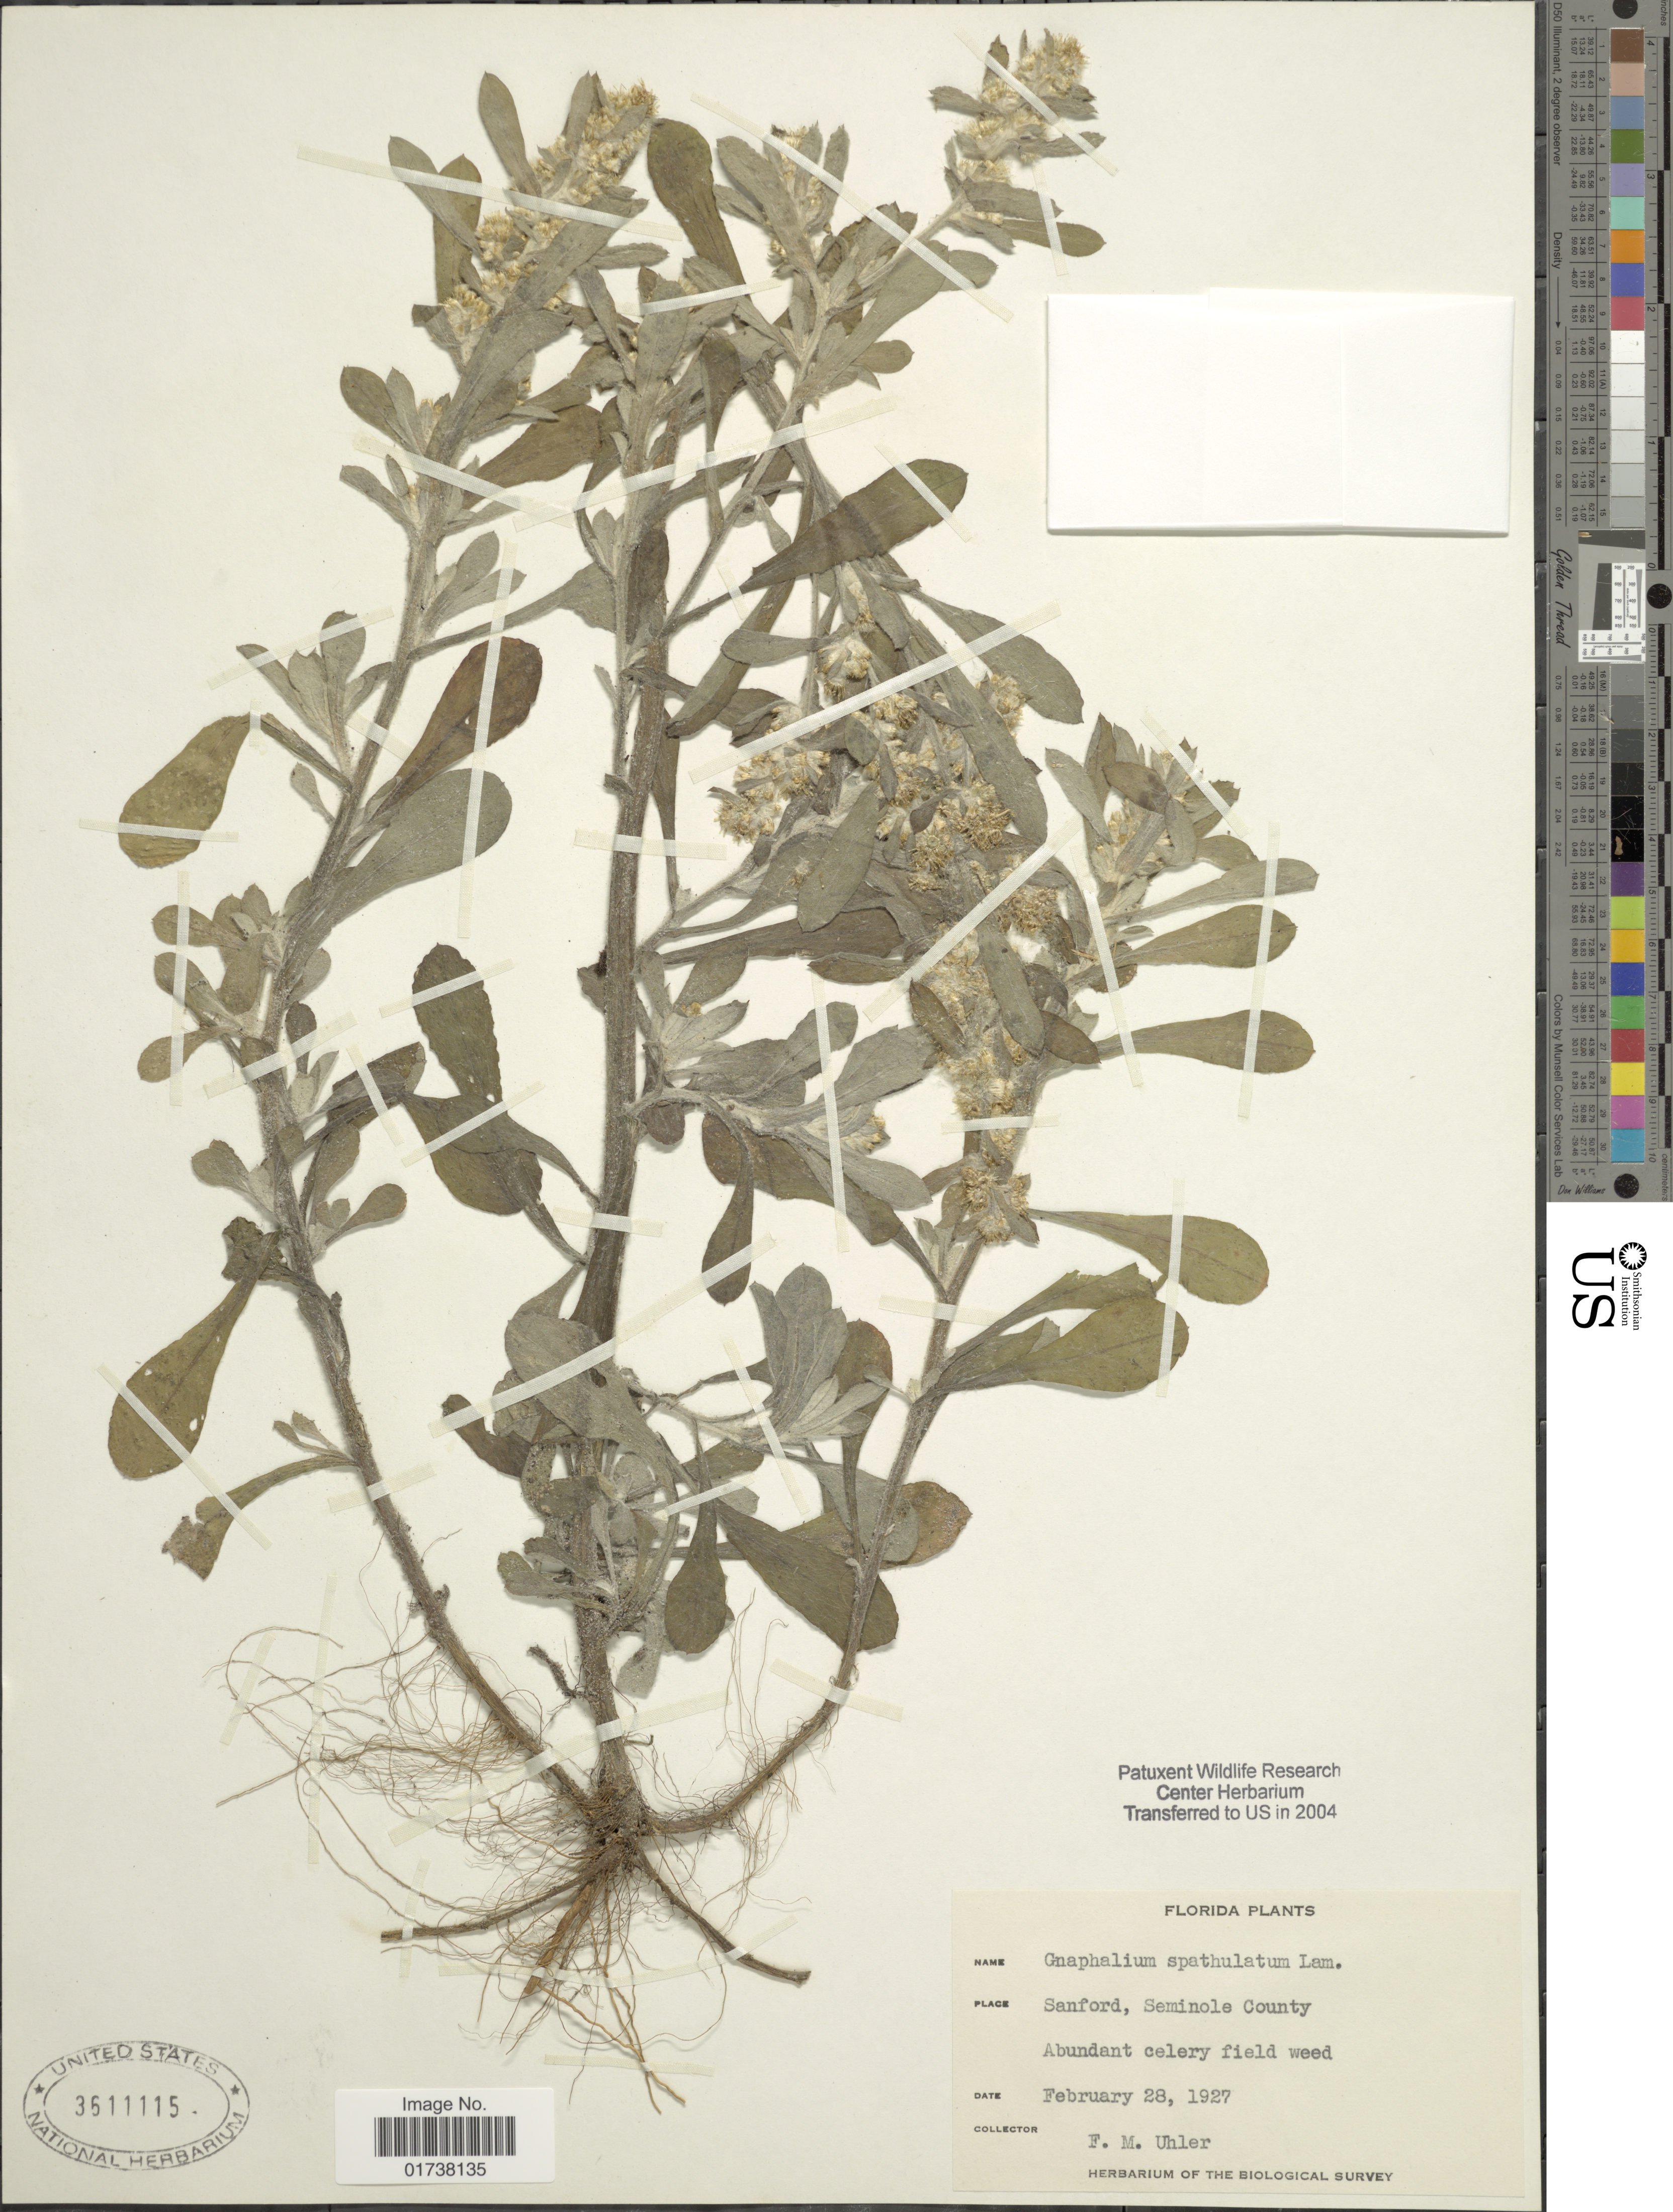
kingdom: Plantae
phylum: Tracheophyta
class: Magnoliopsida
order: Asterales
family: Asteraceae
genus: Gamochaeta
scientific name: Gamochaeta americana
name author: (Mill.) Wedd.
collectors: F. M. Uhler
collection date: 1927-02-28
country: United States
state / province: Florida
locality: Sanford, Seminole County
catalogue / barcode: US 3511115